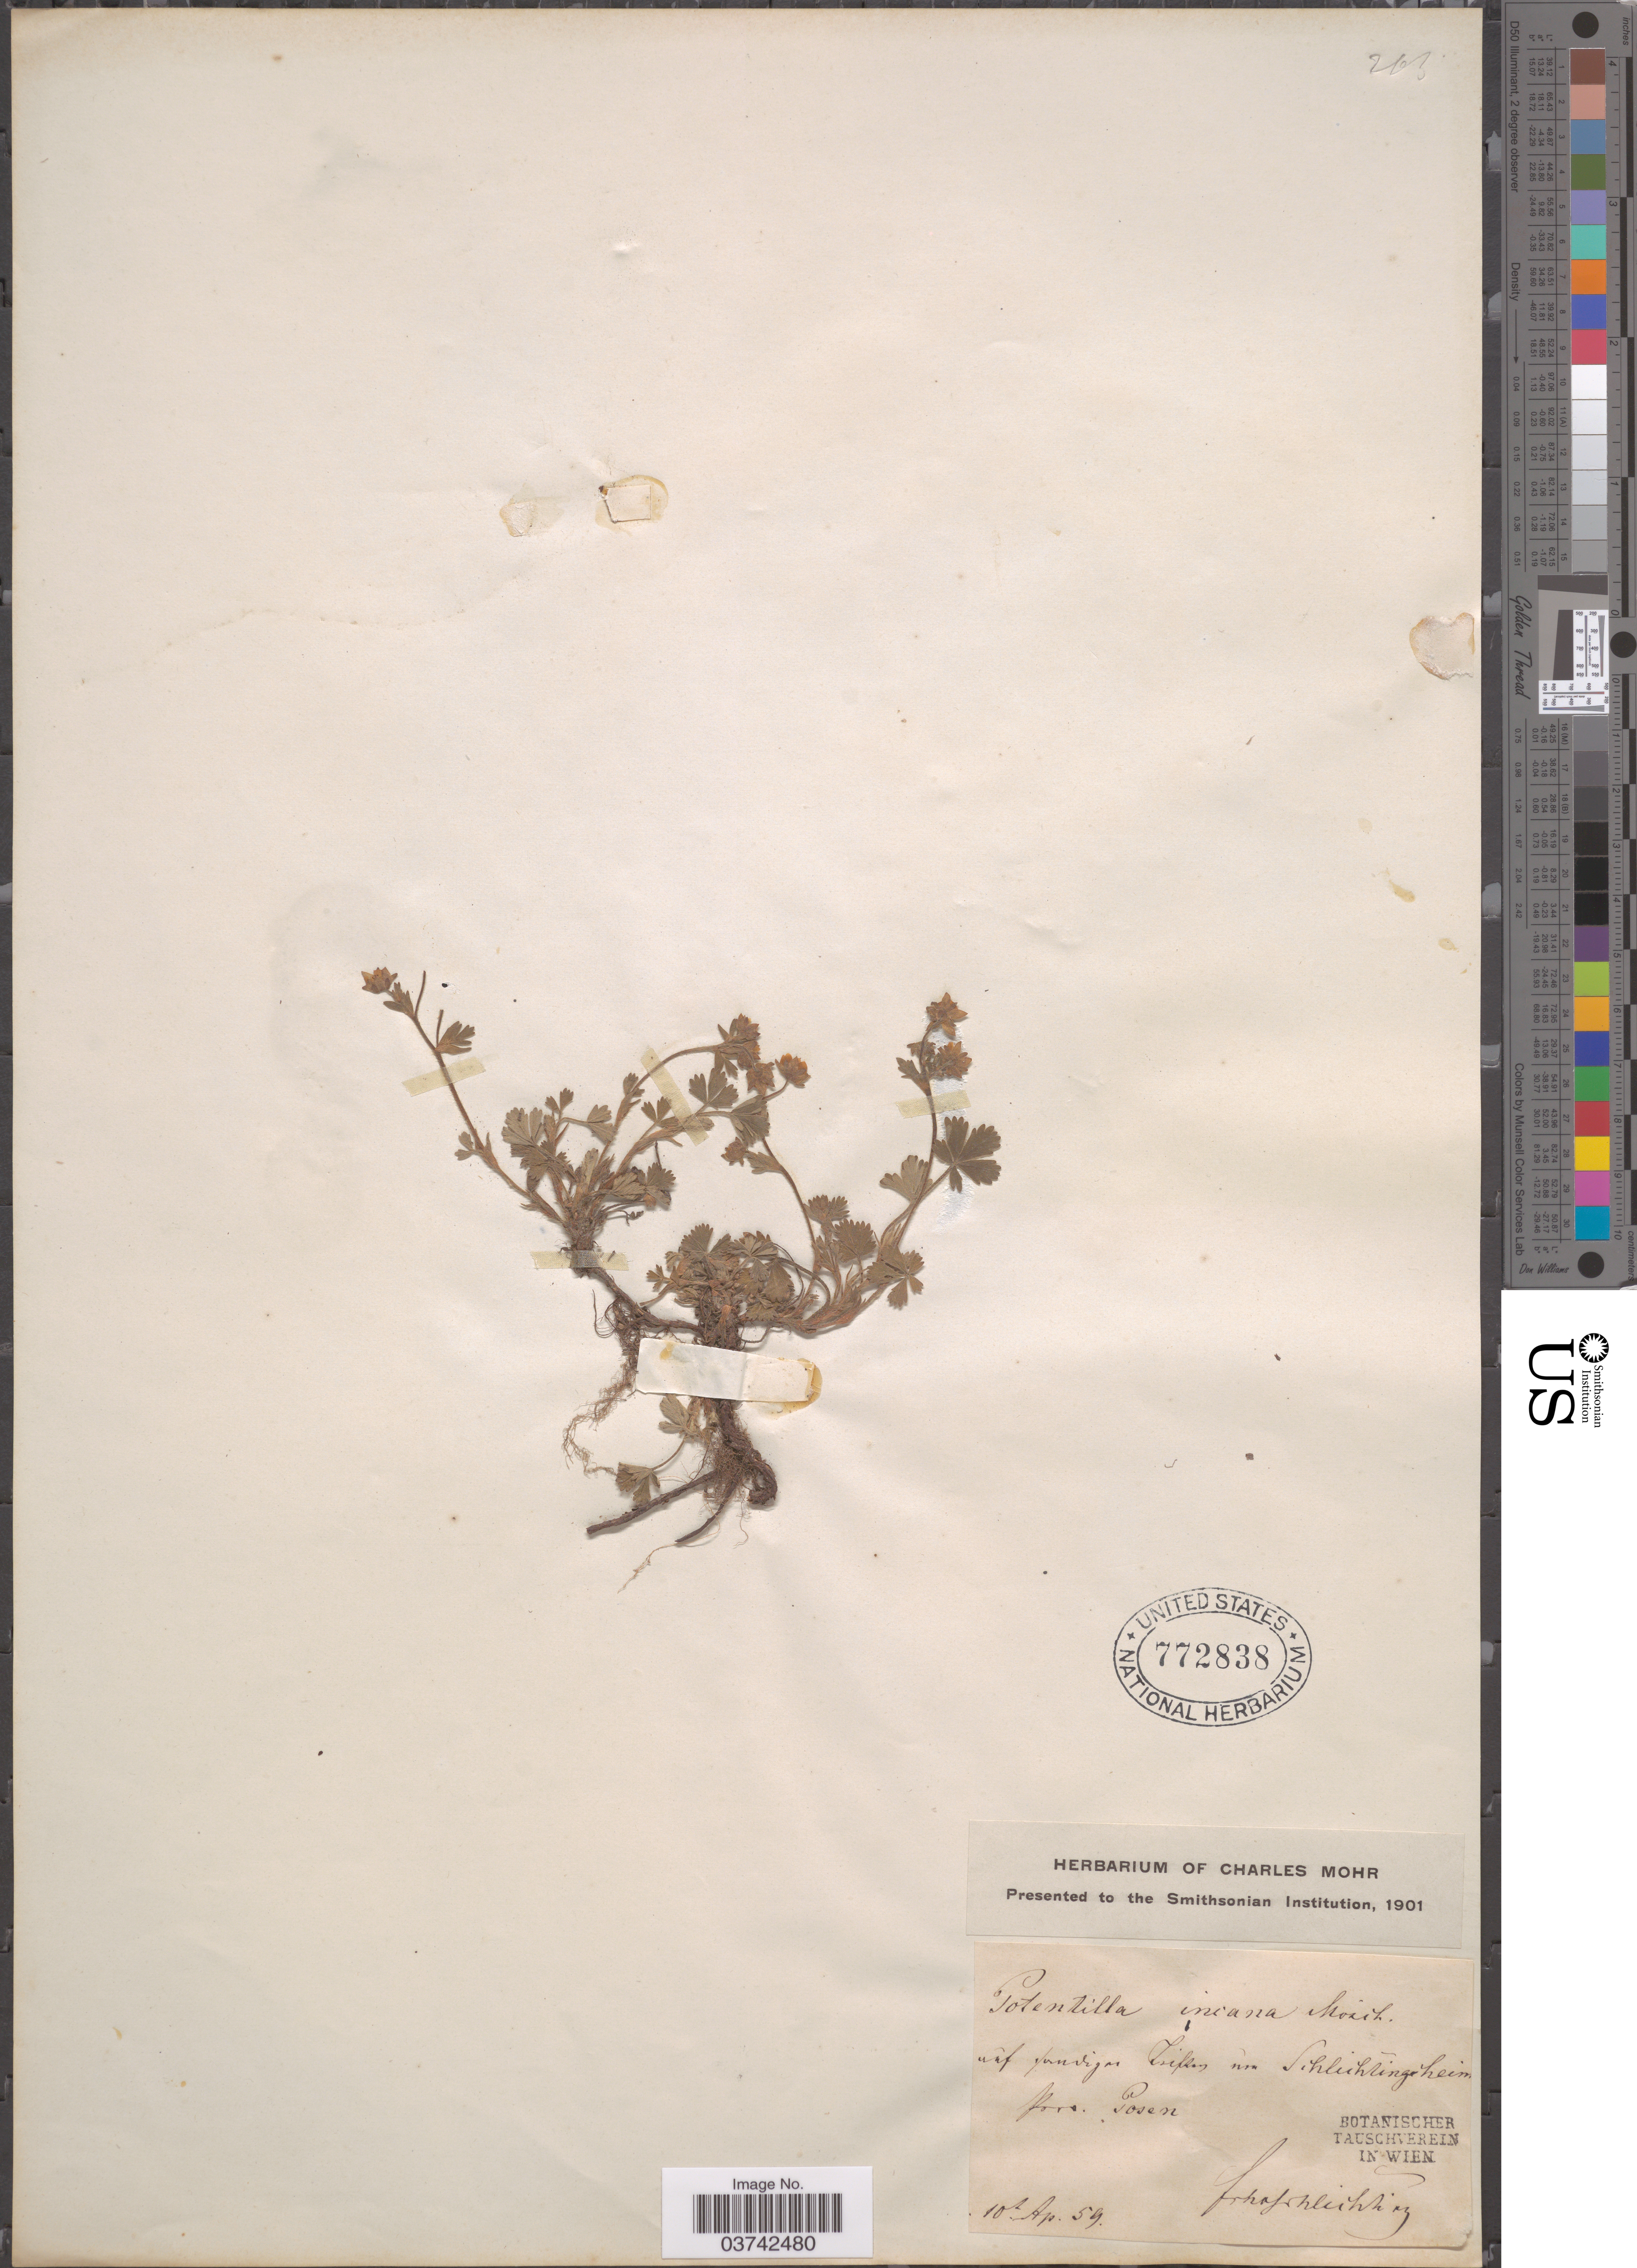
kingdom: Plantae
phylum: Tracheophyta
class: Magnoliopsida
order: Rosales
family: Rosaceae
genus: Potentilla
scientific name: Potentilla incana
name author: G. Gaertn. et al.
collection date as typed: Transcribed d/m/y: 10/4/59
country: Poland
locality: [illegible text] Schlichtingheim[interpreted] [illegible text] Posen.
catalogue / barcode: US 772838